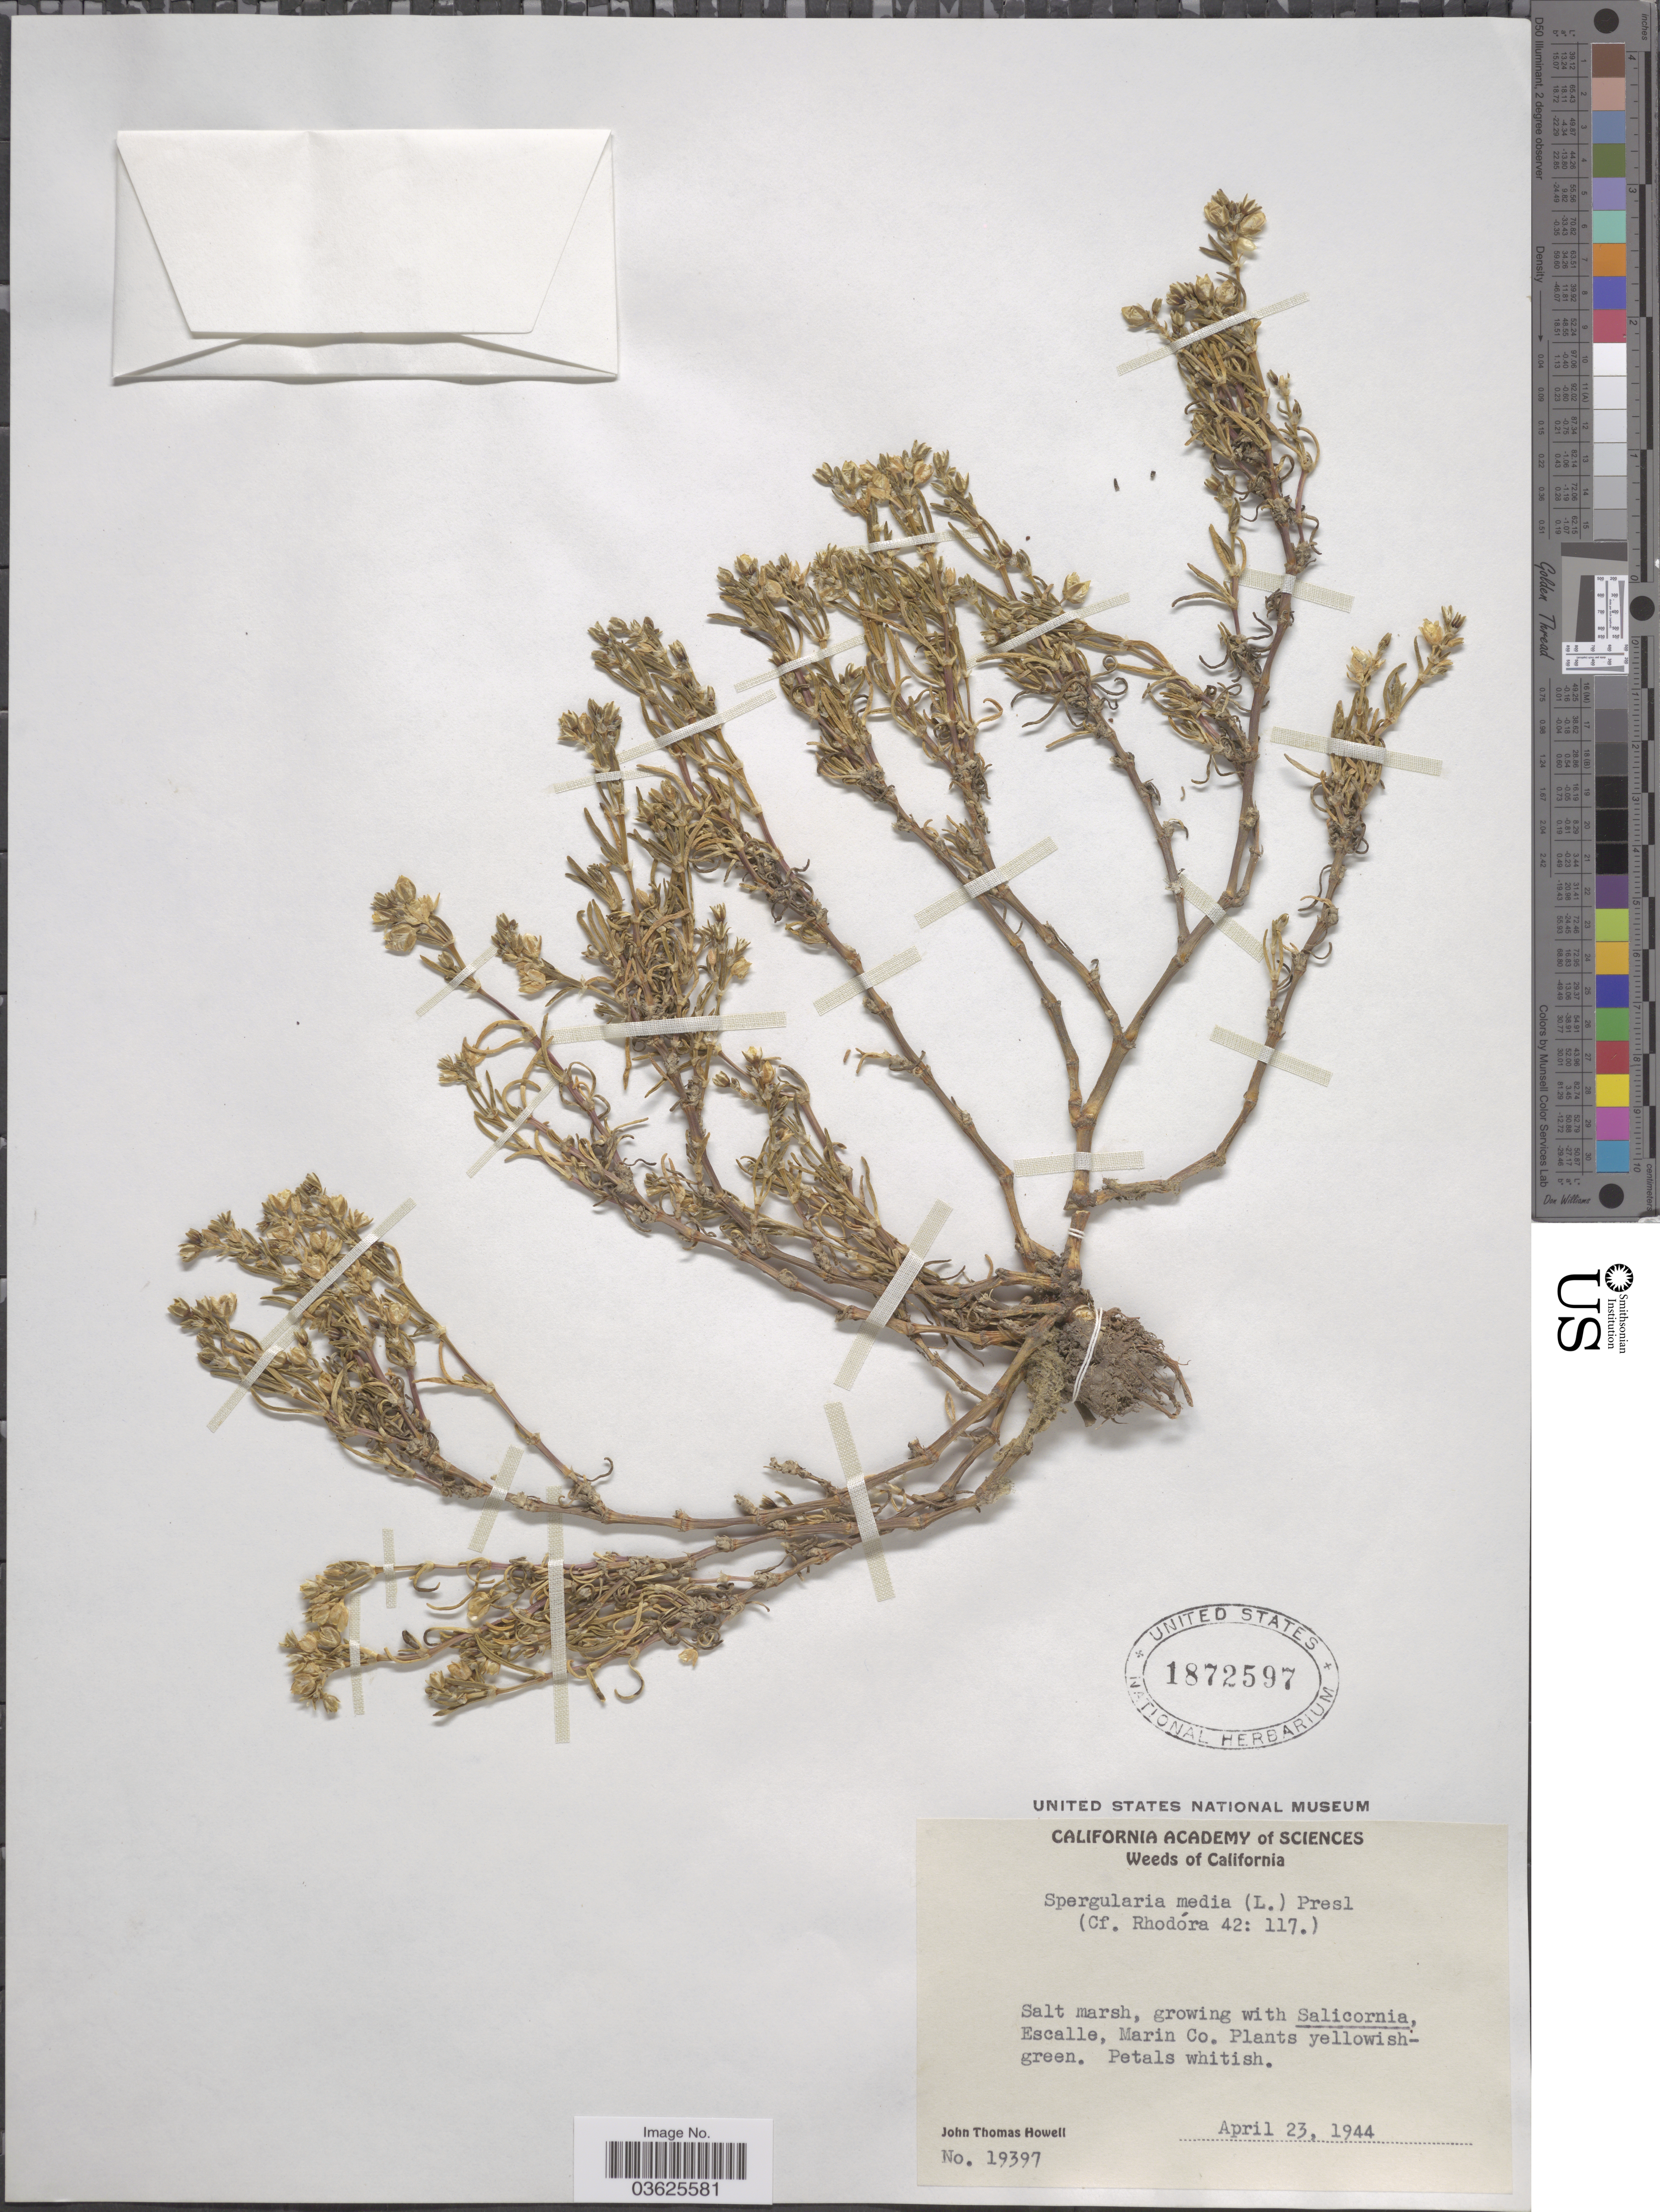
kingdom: Plantae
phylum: Tracheophyta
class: Magnoliopsida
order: Caryophyllales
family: Caryophyllaceae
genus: Spergularia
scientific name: Spergularia media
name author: (L.) C. Presl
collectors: J. T. Howell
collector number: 19397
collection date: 1944-04-23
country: United States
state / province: California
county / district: Marin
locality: Escalle, Marin Co.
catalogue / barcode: US 1872597